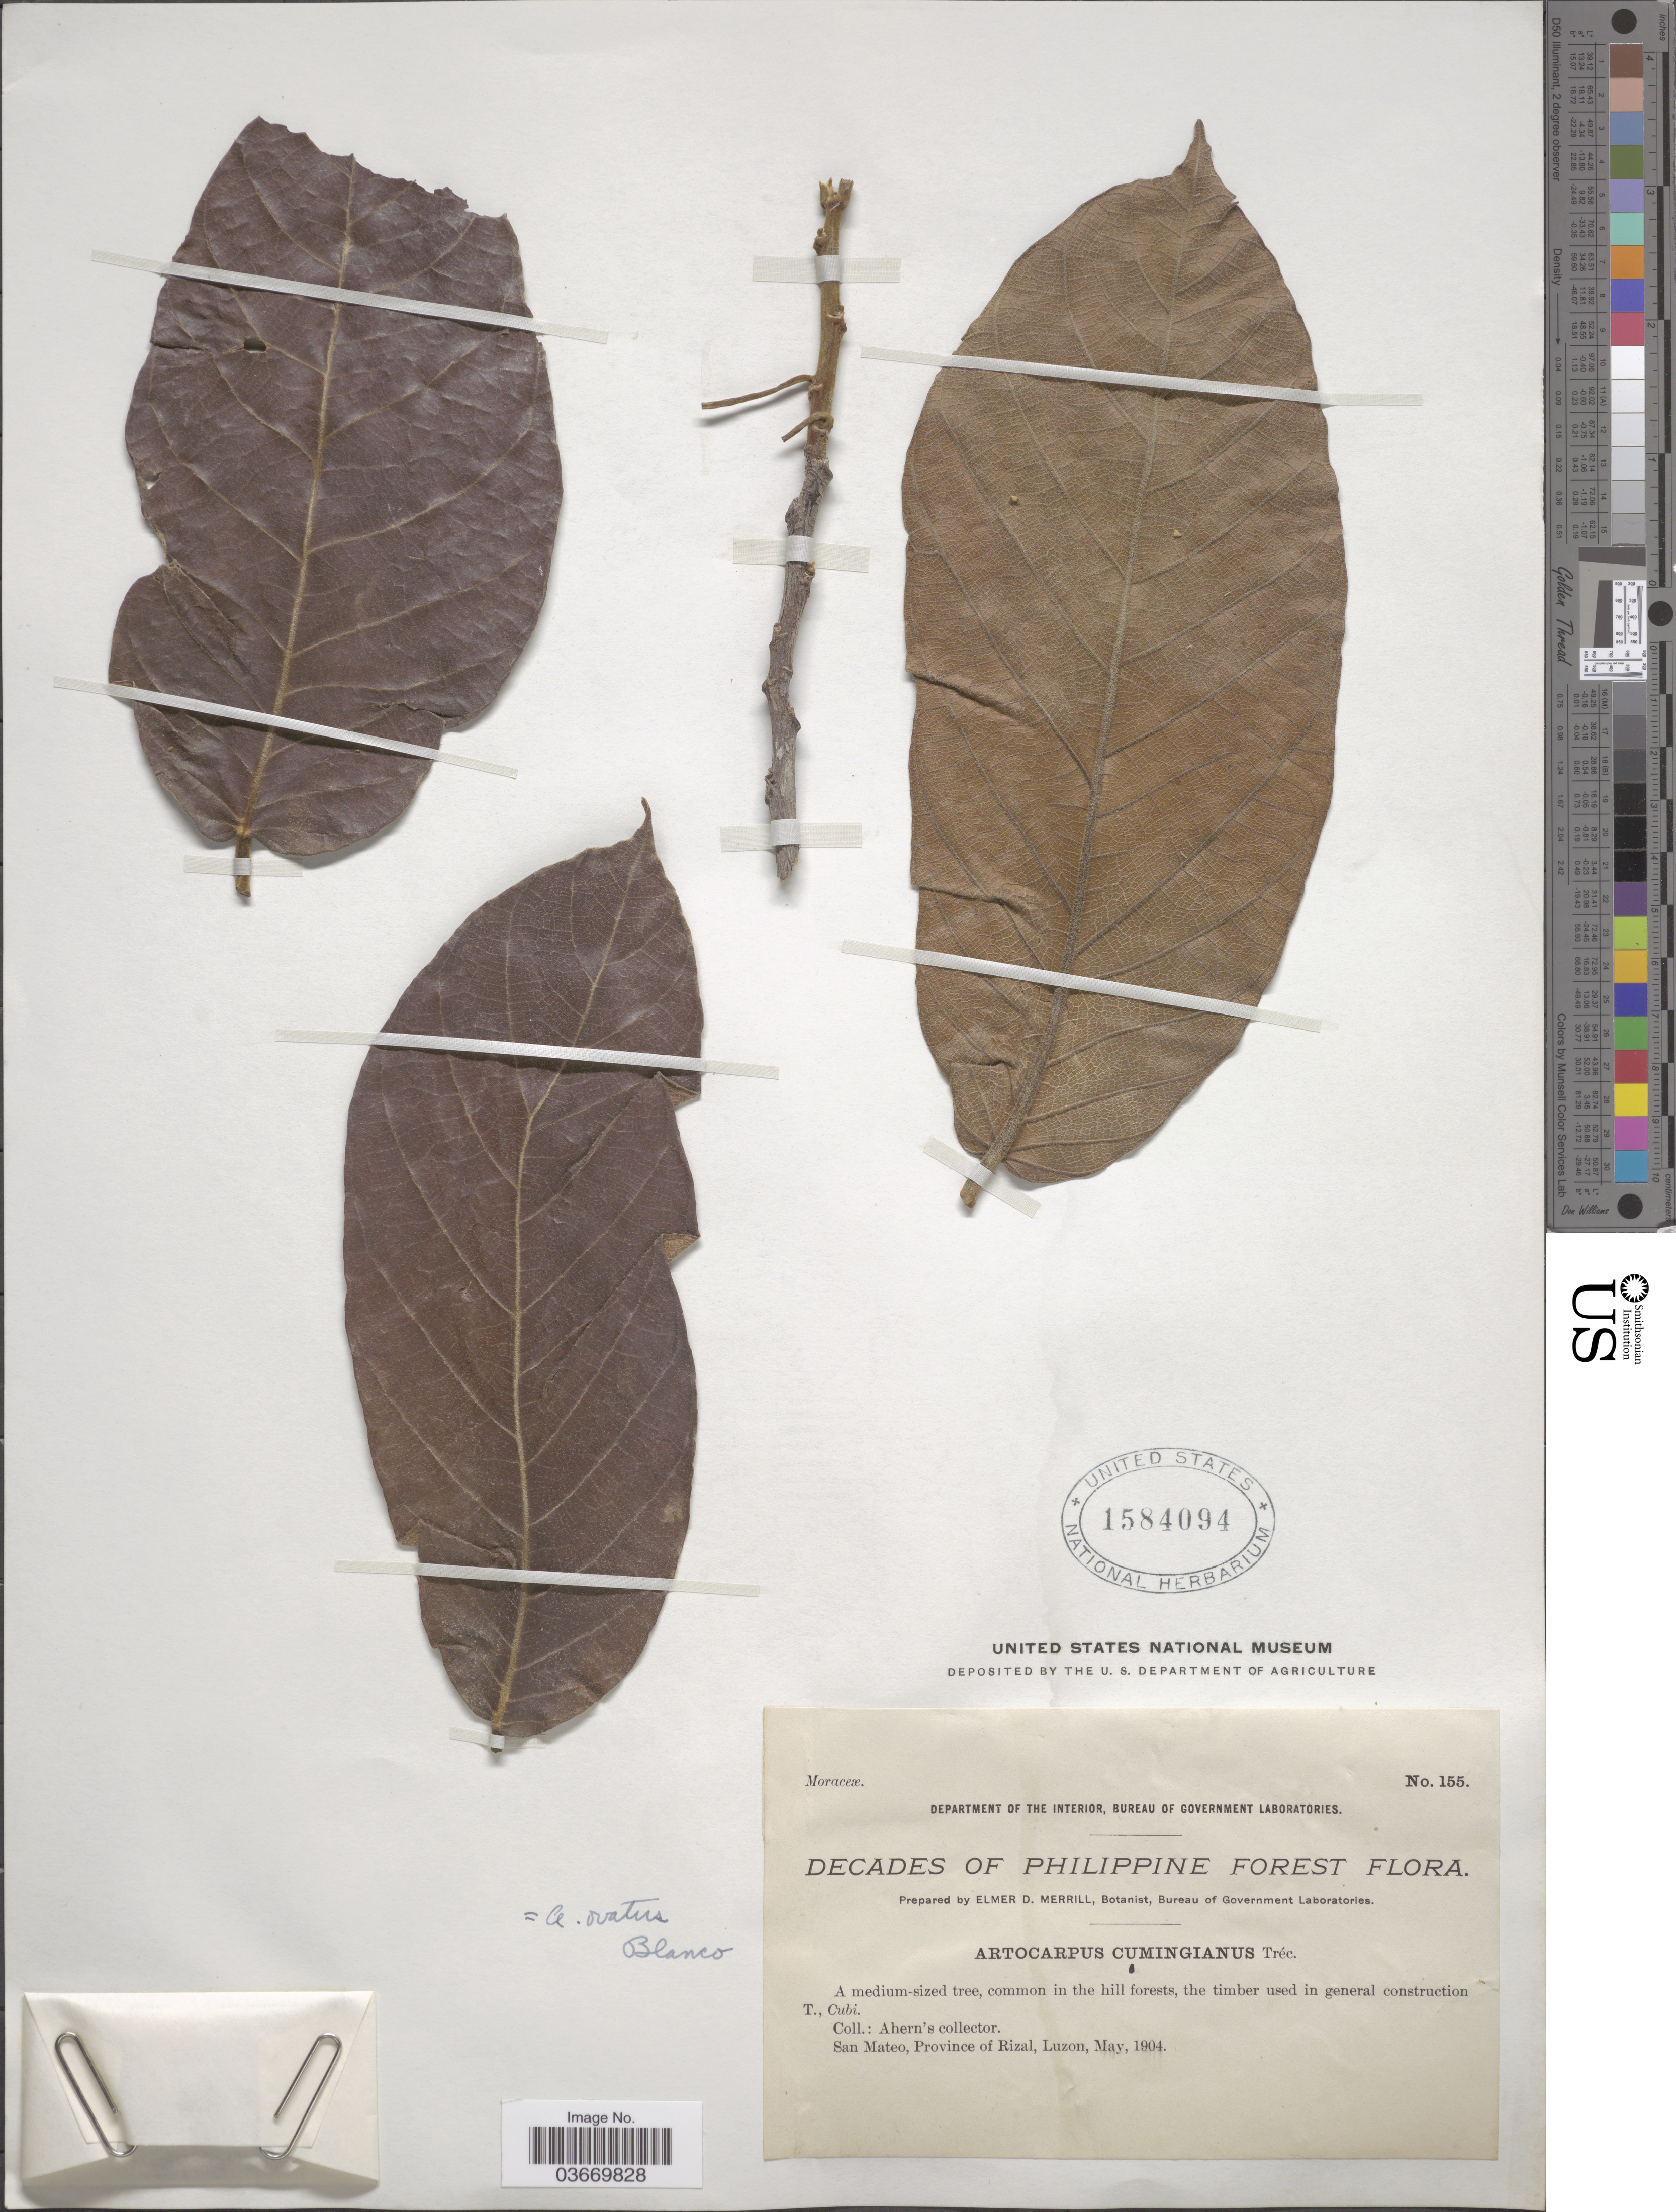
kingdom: Plantae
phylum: Tracheophyta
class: Magnoliopsida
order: Rosales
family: Moraceae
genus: Artocarpus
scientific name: Artocarpus ovatus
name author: Blanco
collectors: Ahern's collector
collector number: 155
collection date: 1904-05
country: Philippines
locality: Philippine Forest. San Mateo, Province of Rizal, Luzon.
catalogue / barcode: US 1584094